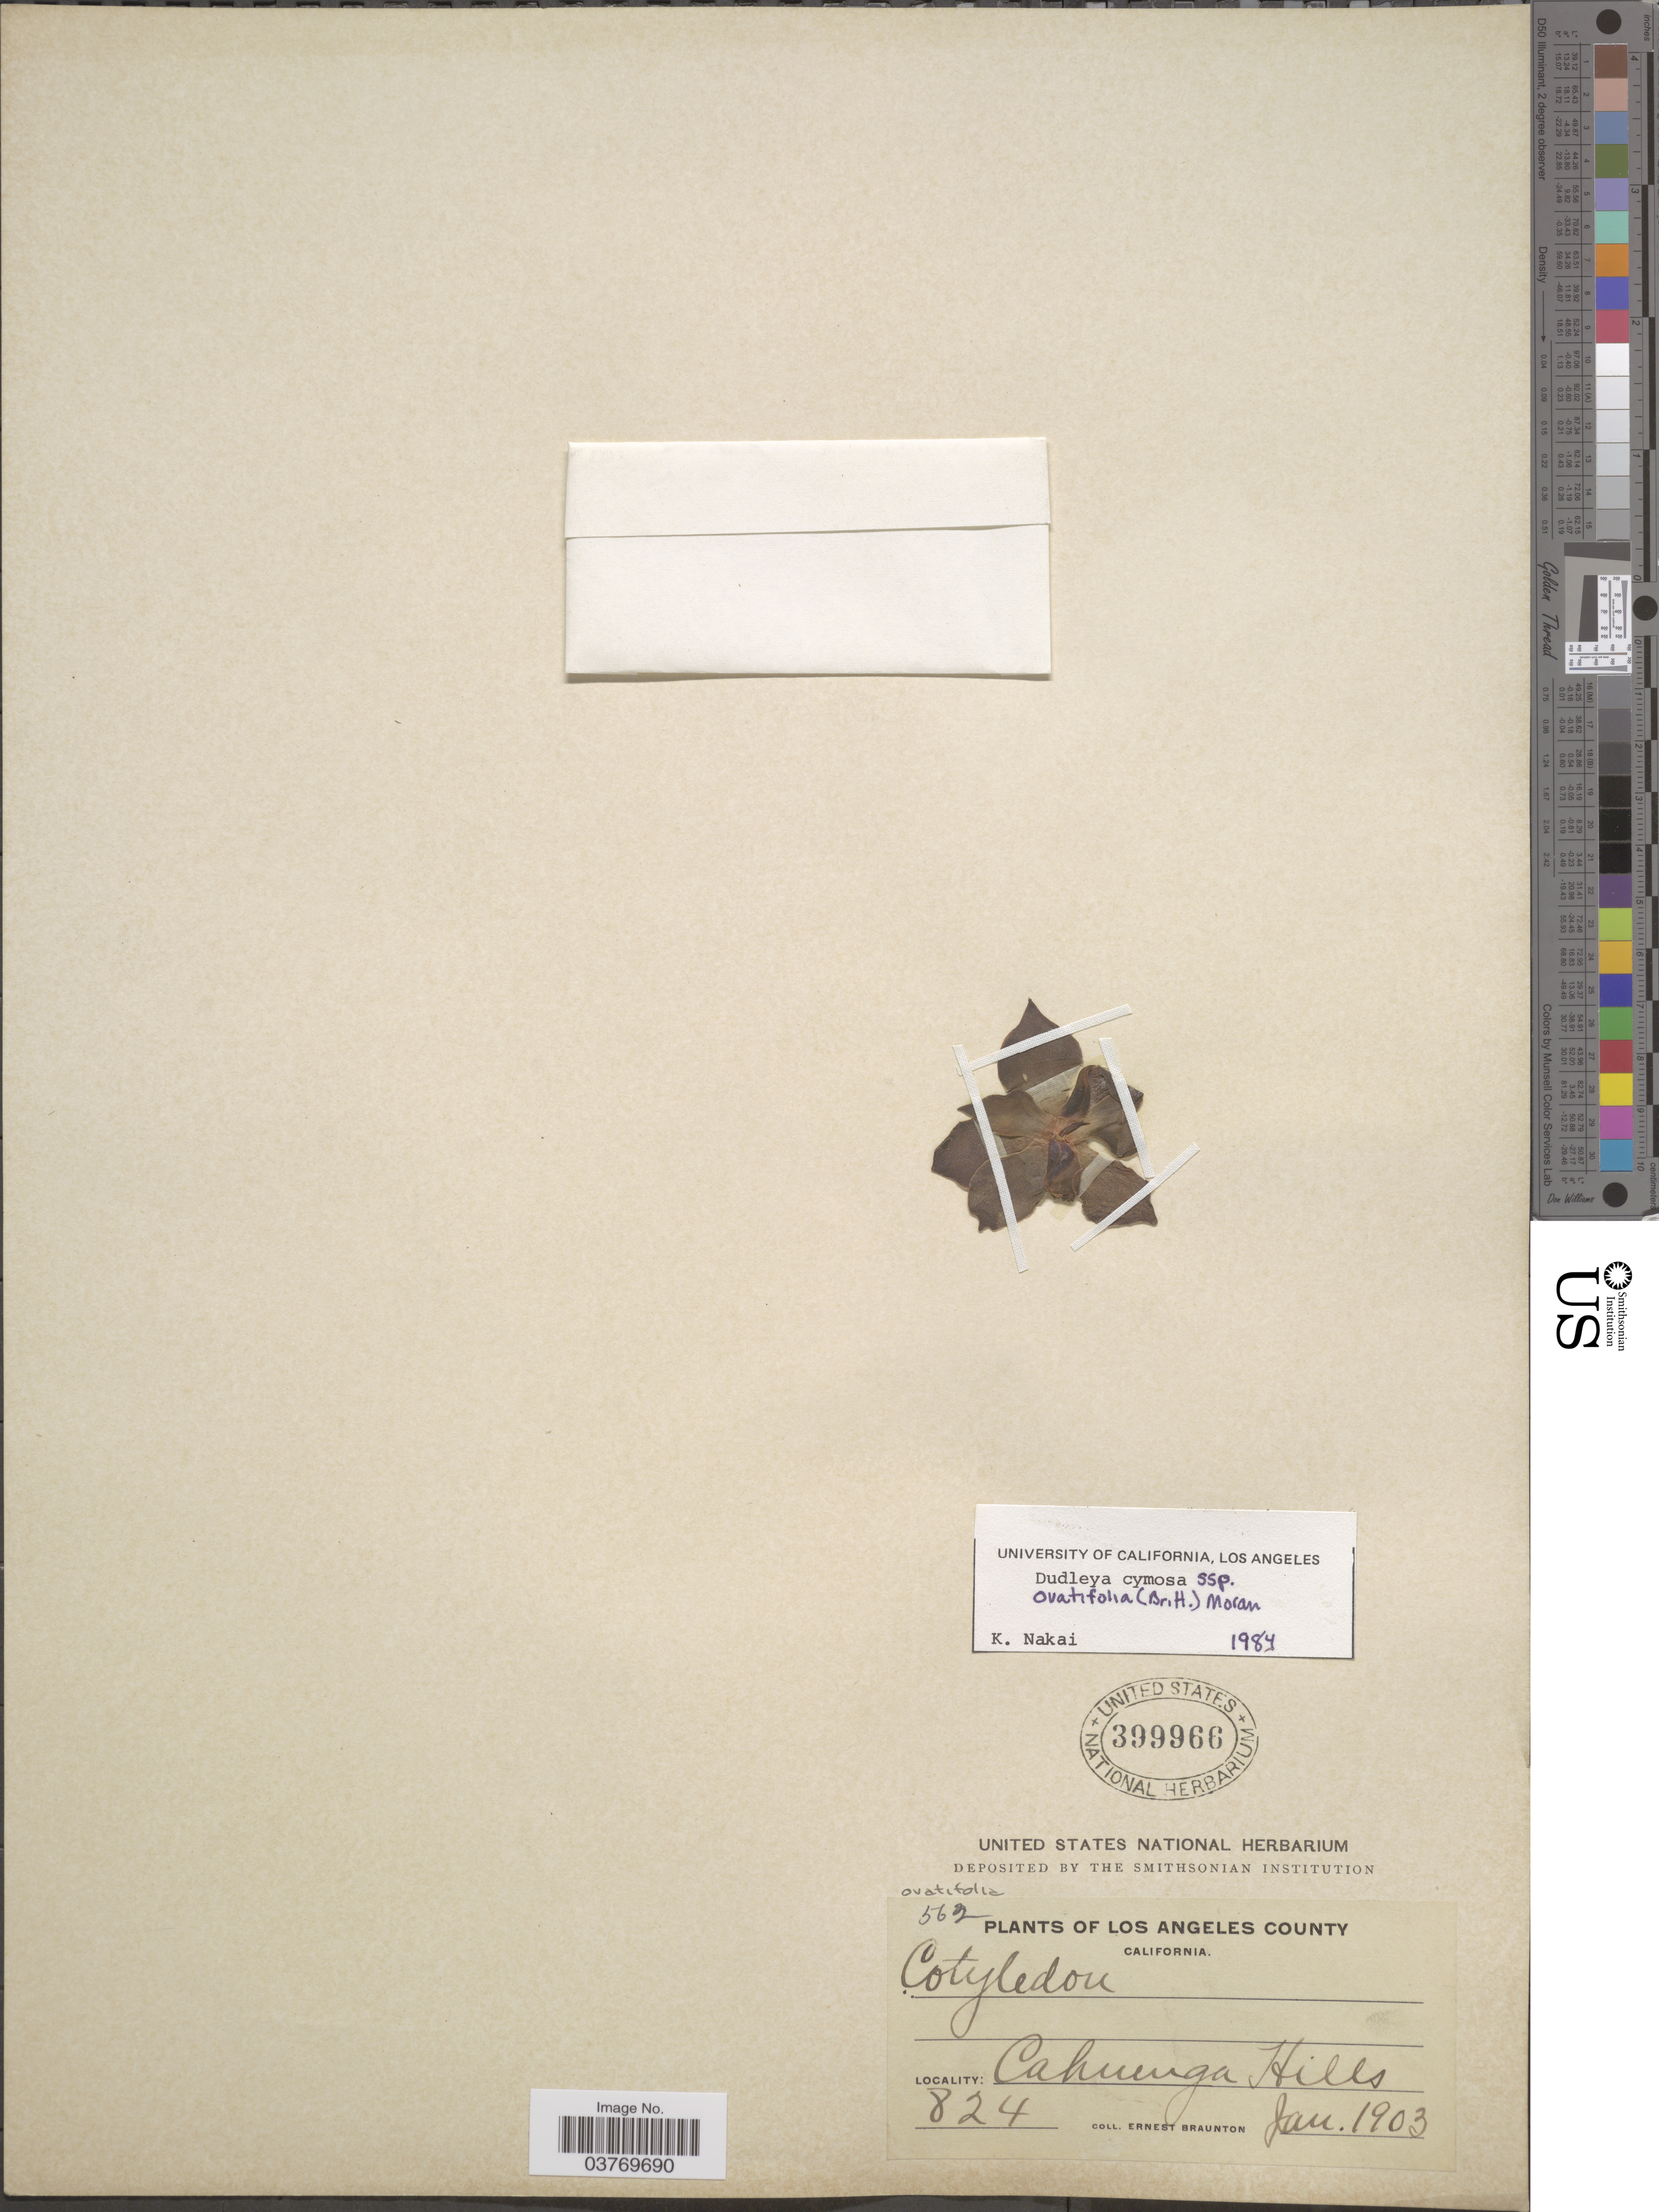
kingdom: Plantae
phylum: Tracheophyta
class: Magnoliopsida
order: Saxifragales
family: Crassulaceae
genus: Dudleya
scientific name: Dudleya cymosa subsp. ovatifolia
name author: (Britton) Moran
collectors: E. Braunton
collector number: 824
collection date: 1903-01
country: United States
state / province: California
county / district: Los Angeles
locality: Los Angeles County. Cahuenga Hills.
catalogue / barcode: US 399966